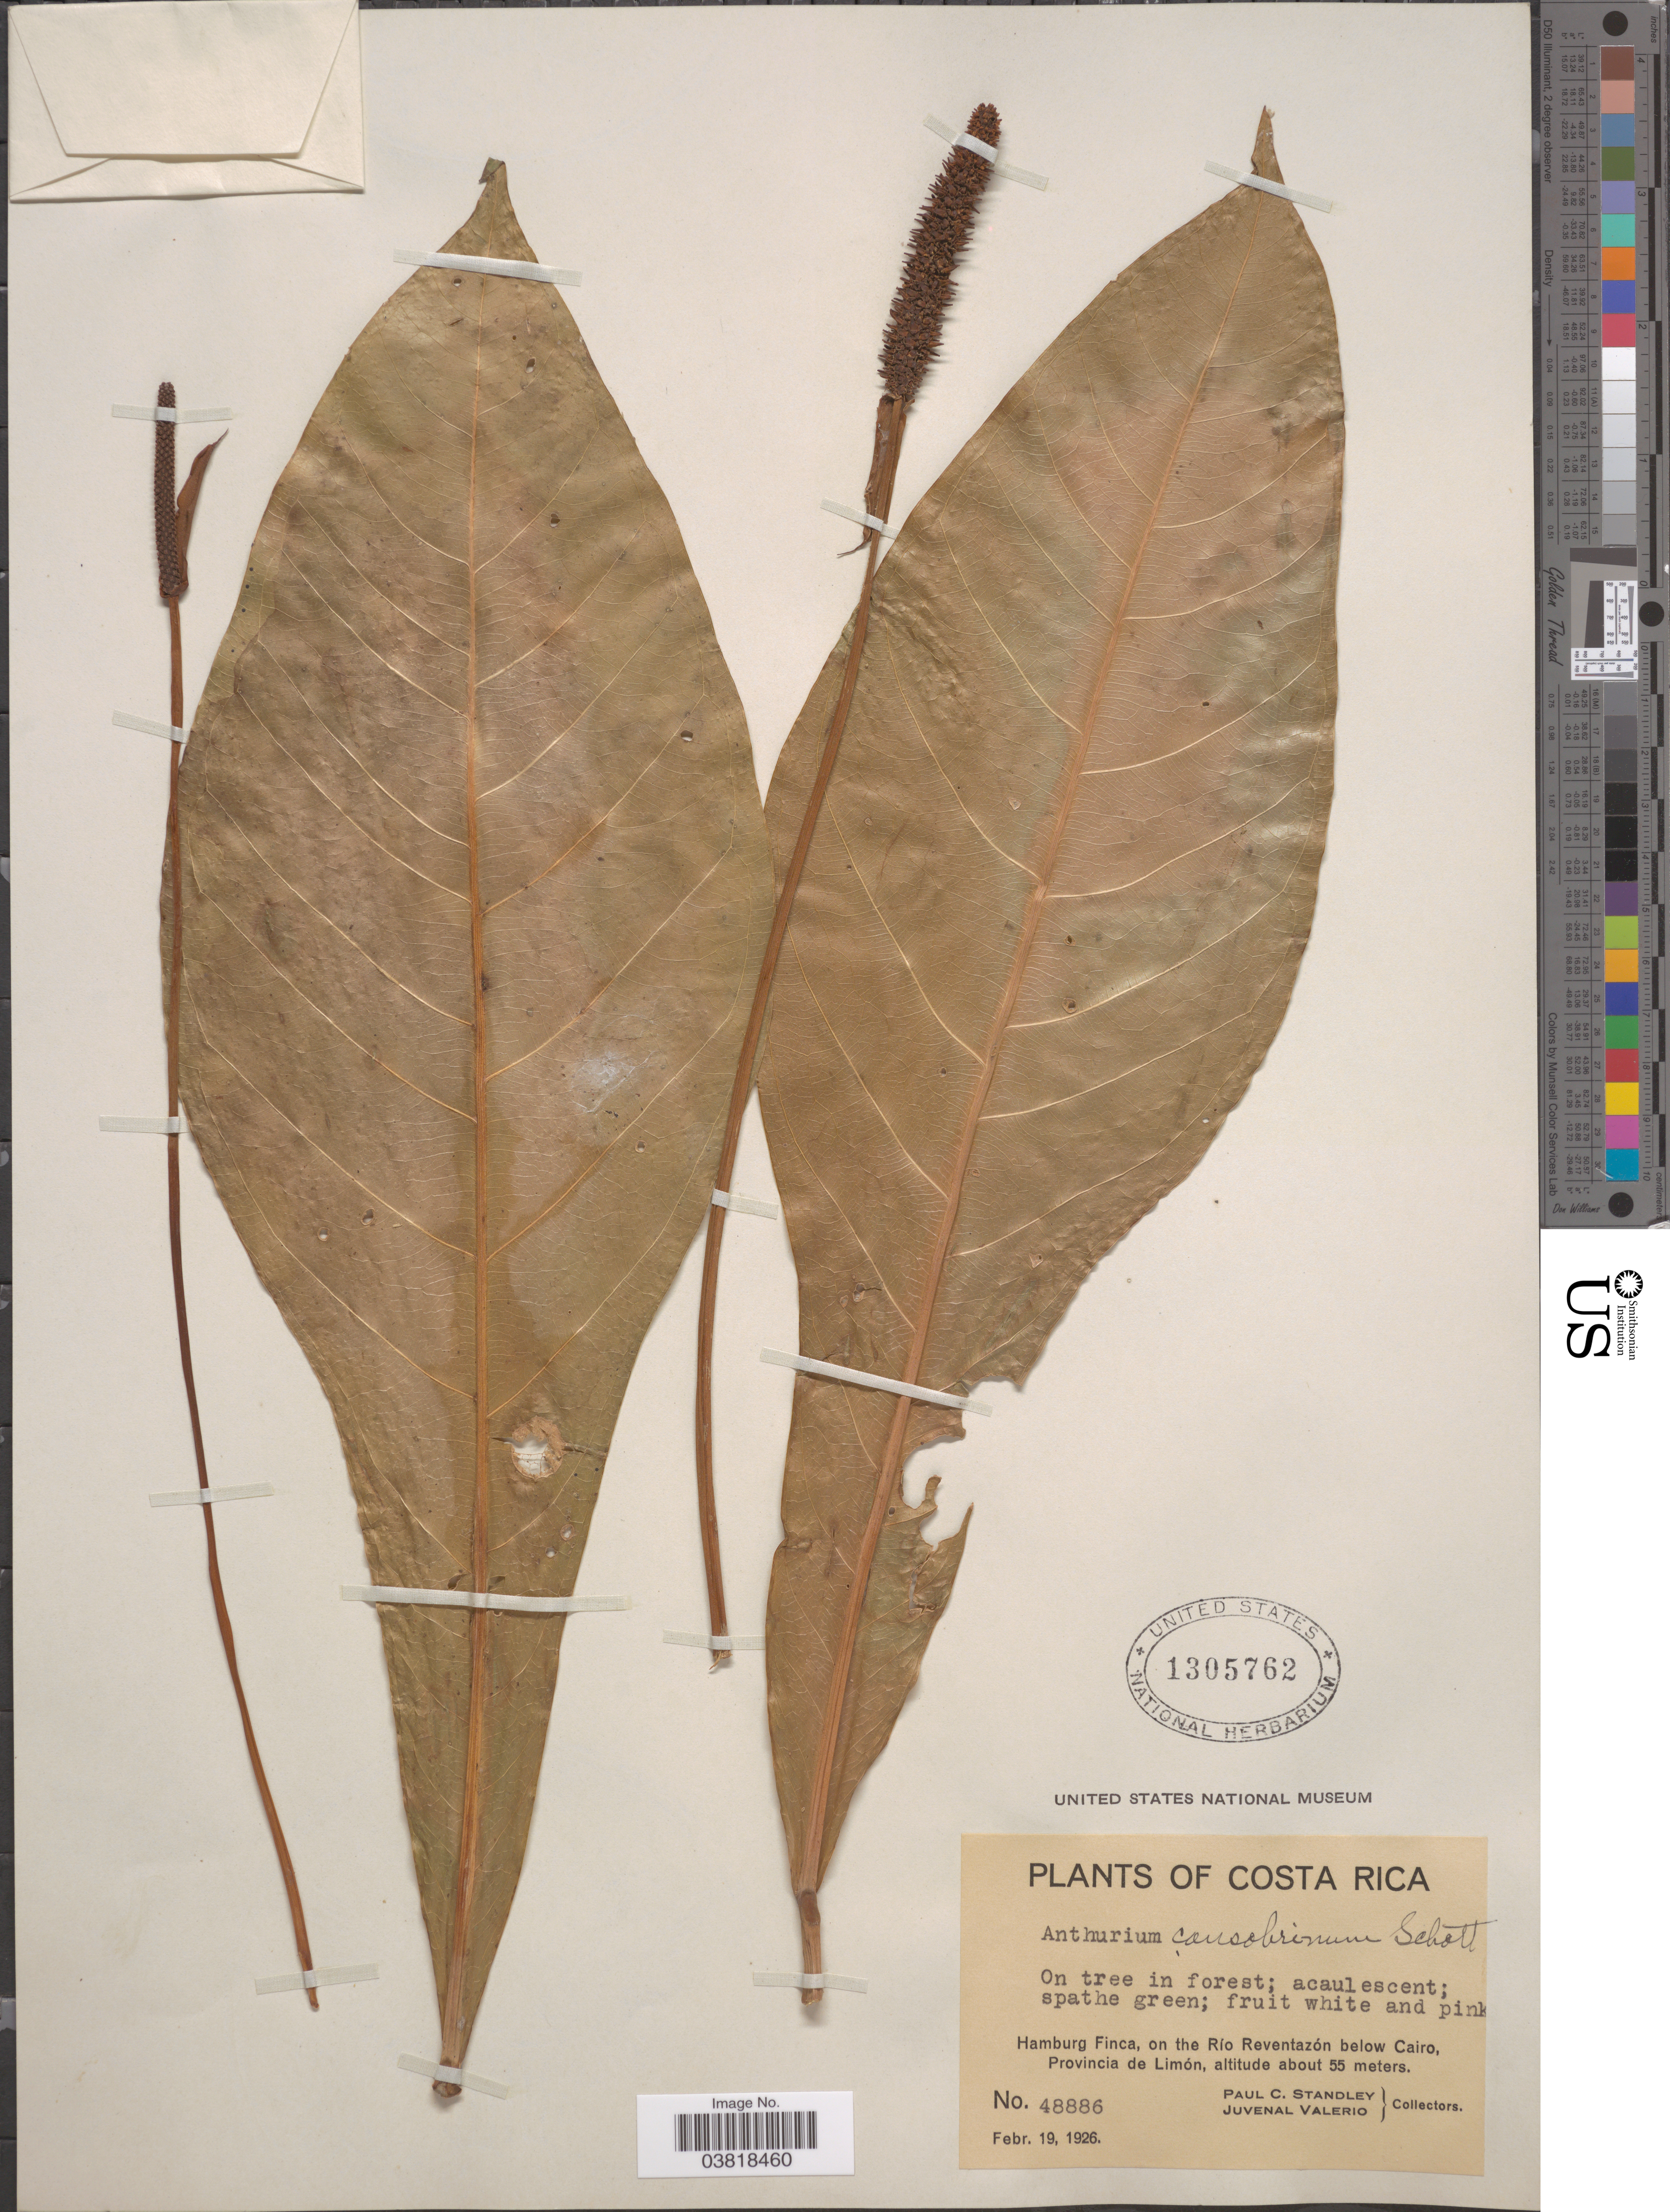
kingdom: Plantae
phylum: Tracheophyta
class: Liliopsida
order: Alismatales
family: Araceae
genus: Anthurium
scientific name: Anthurium consobrinum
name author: Schott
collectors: P. C. Standley & J. Valerio R.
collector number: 48886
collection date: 1926-02-19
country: Costa Rica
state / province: Limón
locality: Hamburg Finca, on the Río Reventazón below Cairo.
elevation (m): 55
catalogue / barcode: US 1305762